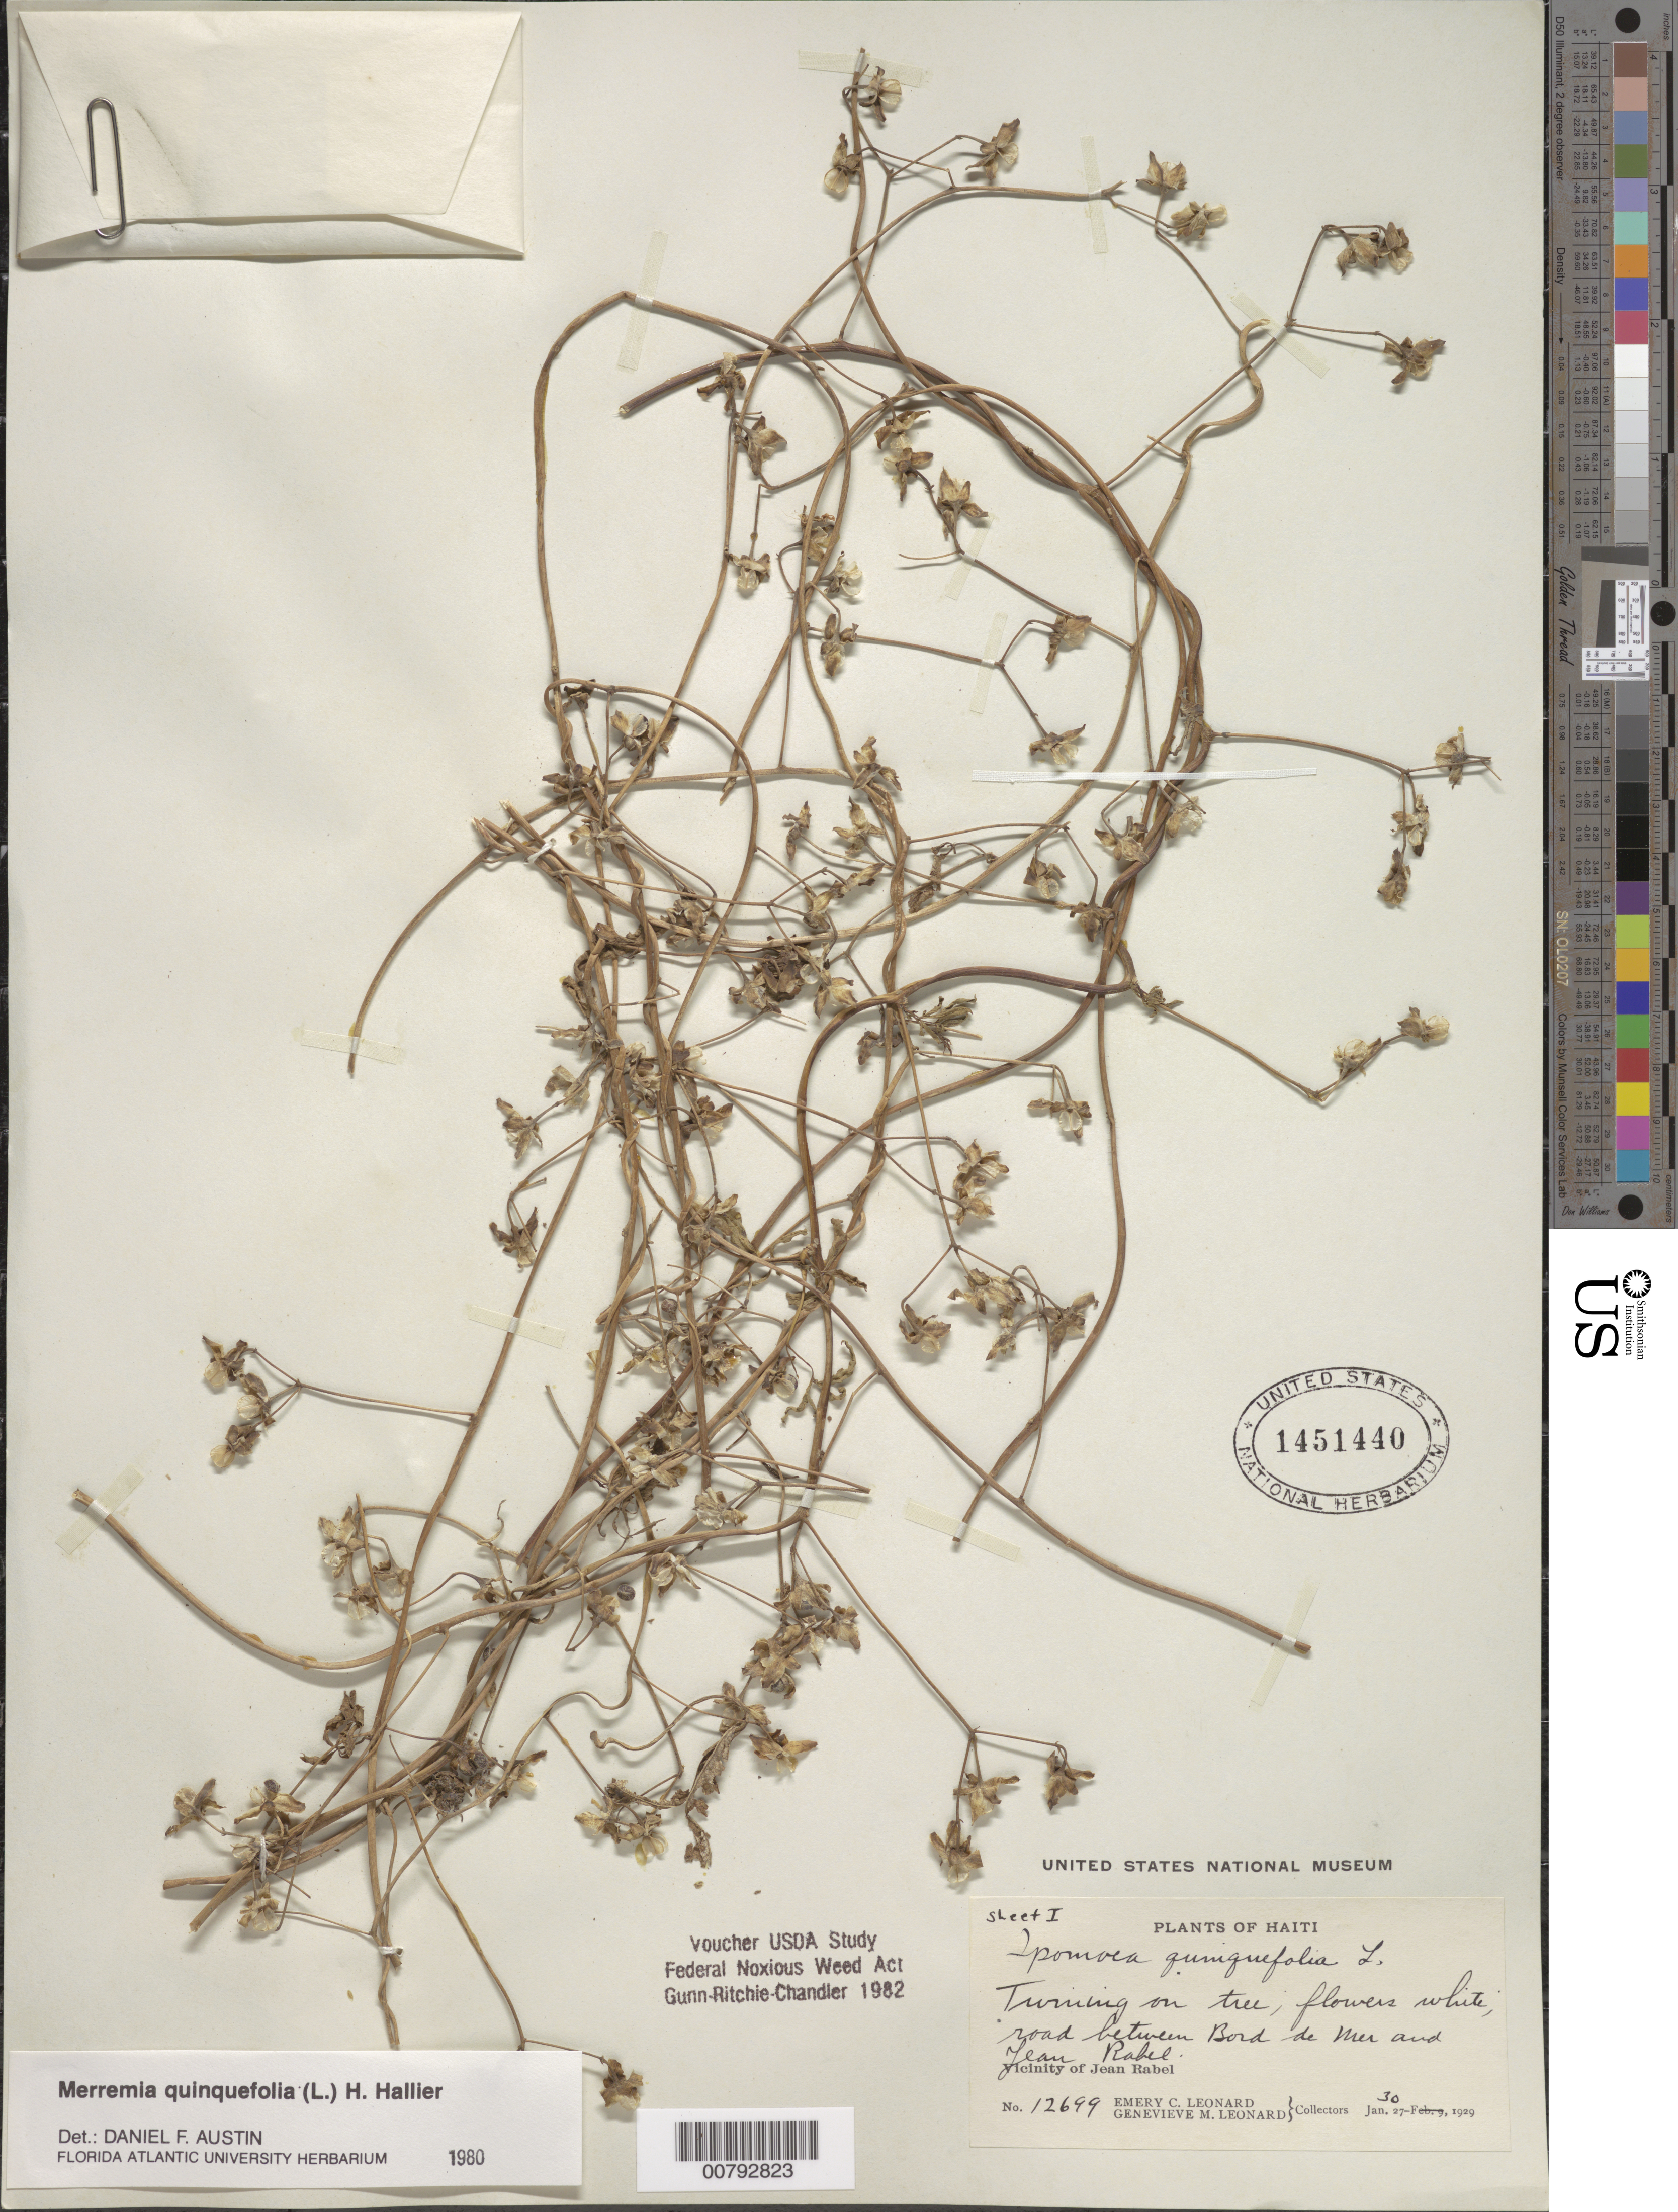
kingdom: Plantae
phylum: Tracheophyta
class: Magnoliopsida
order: Solanales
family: Convolvulaceae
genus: Distimake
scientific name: Distimake quinquefolius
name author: (L.) A. R. Simões & Staples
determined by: Strong, Mark T., (BOT), Smithsonian Institution - National Museum of Natural History (UNITED STATES)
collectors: E. C. Leonard & G. M. Leonard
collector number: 12699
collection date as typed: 30 Jan 1929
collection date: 1929-01-30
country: Haiti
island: Hispaniola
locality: Vicinity of Jean Rabel, road between Bord de Mer and Jean Rabel.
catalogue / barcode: US 1451440